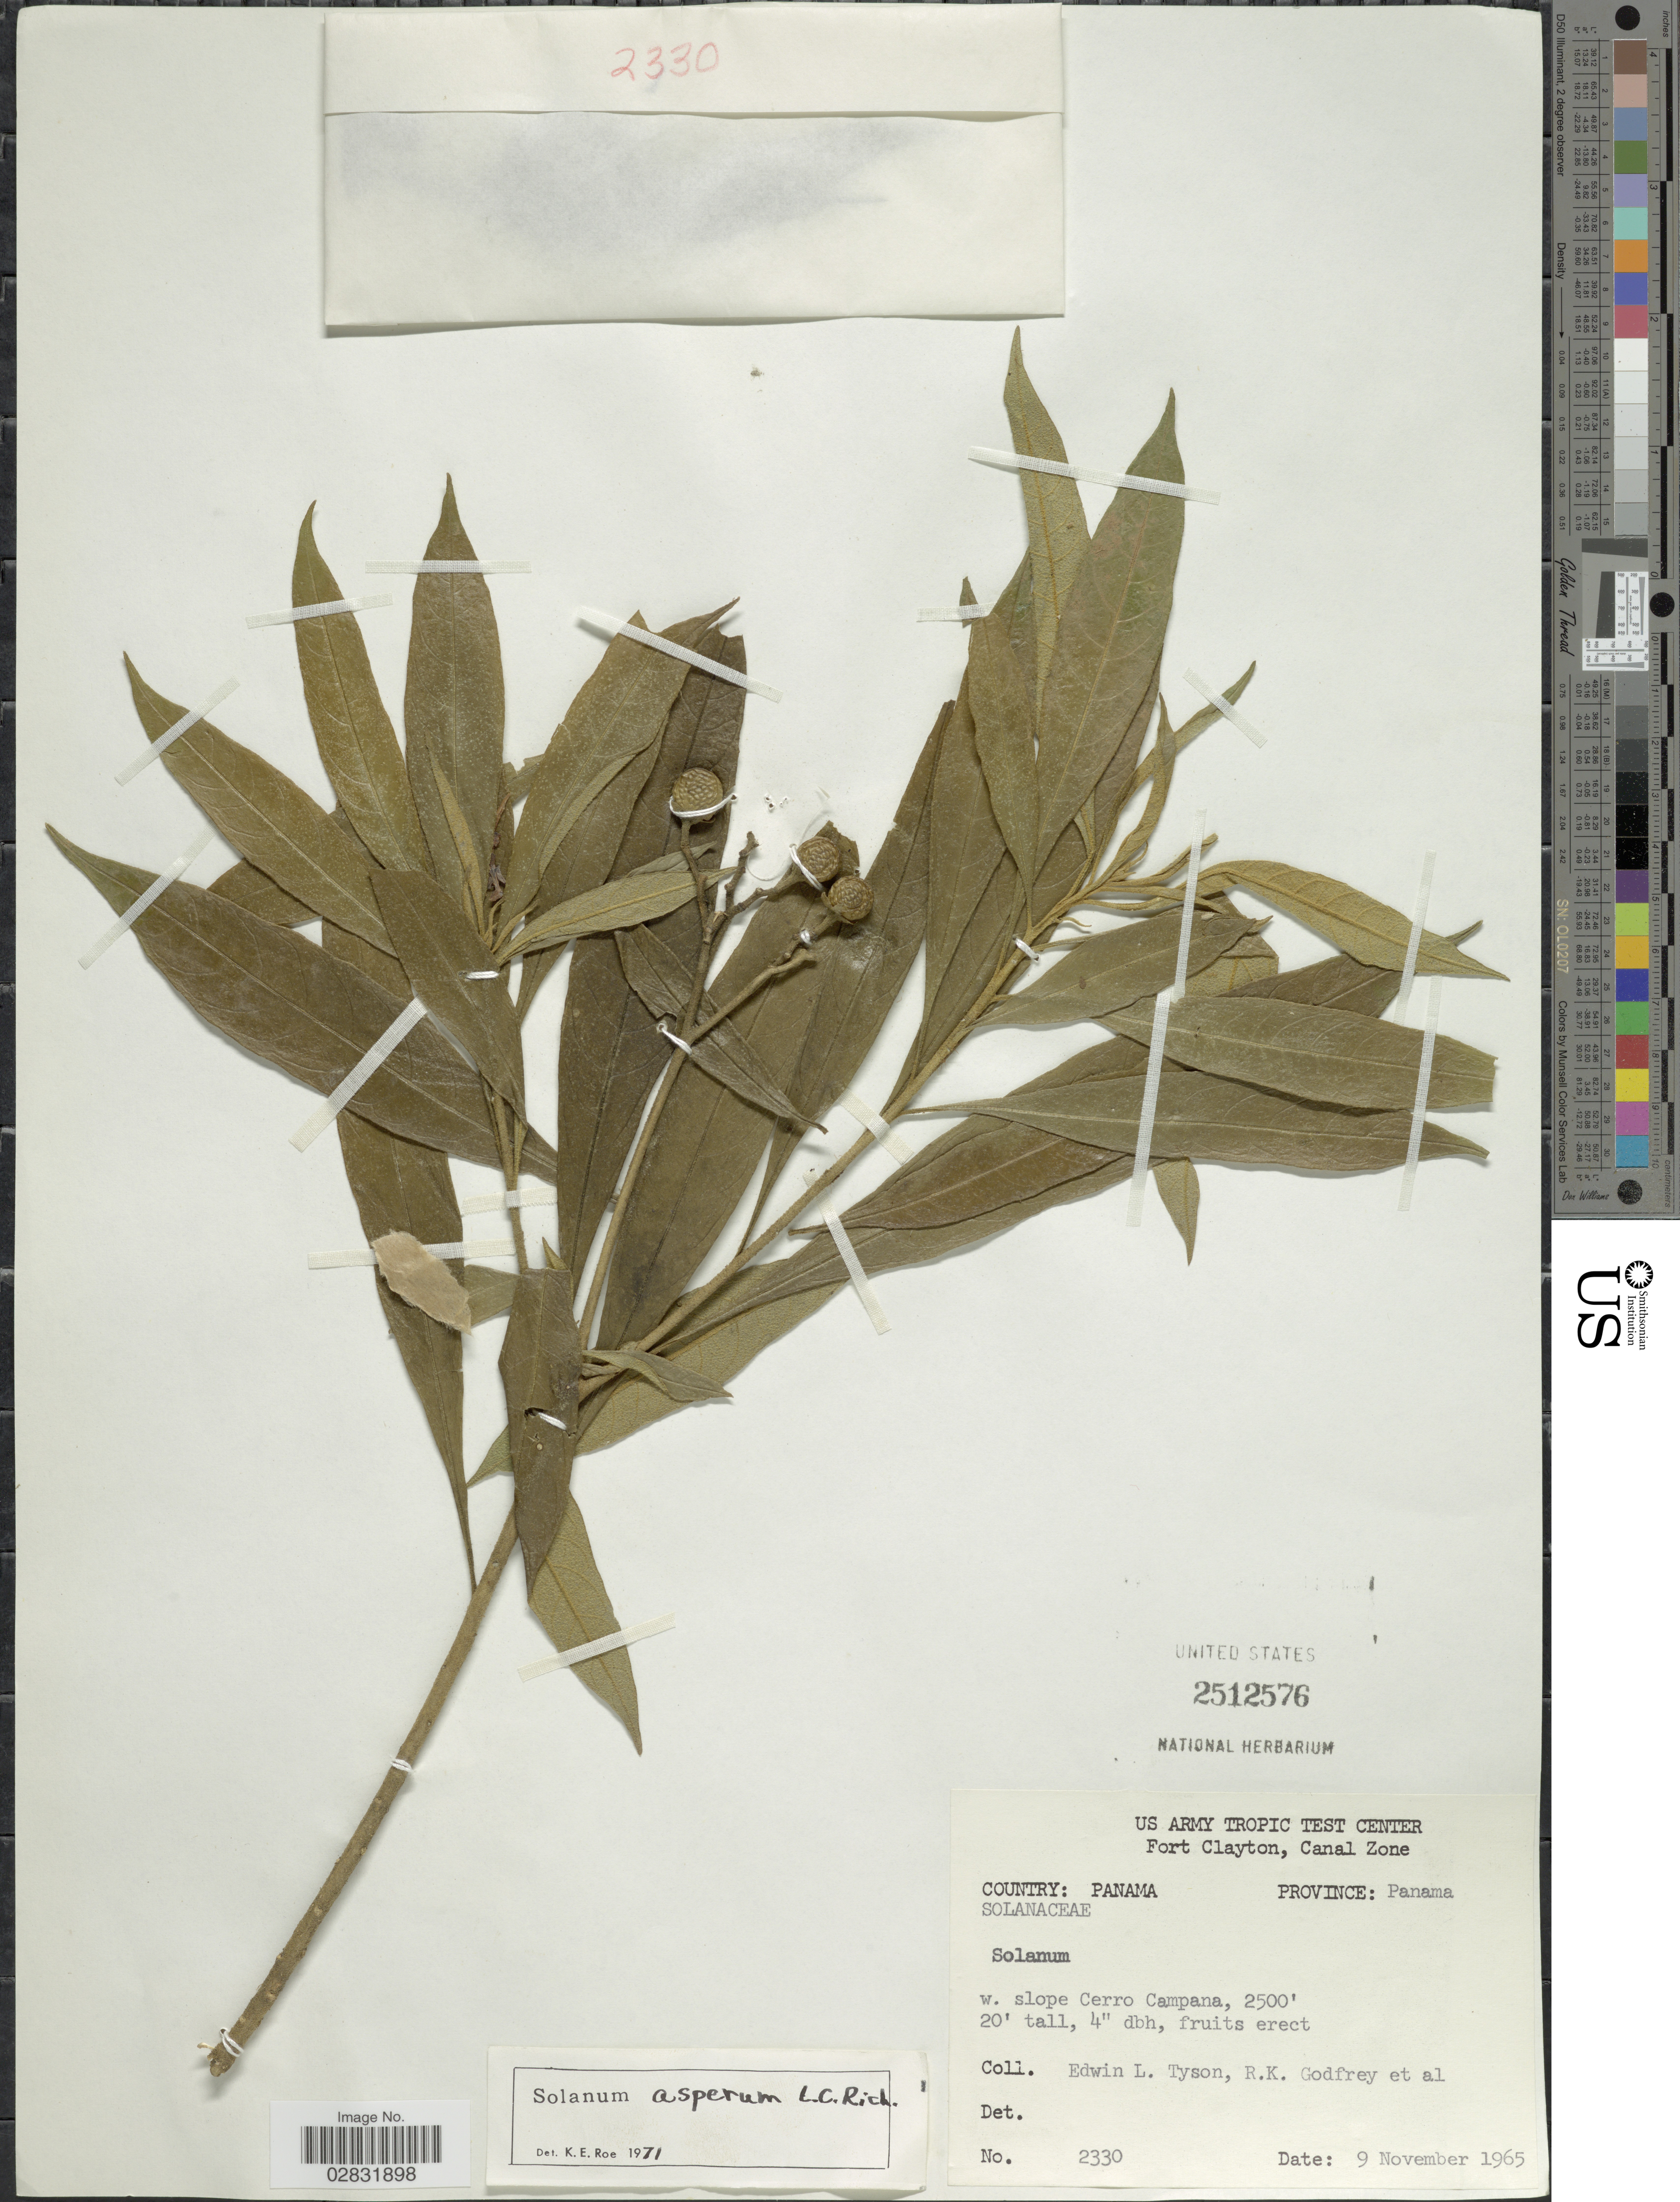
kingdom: Plantae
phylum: Tracheophyta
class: Magnoliopsida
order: Solanales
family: Solanaceae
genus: Solanum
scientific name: Solanum asperum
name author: Rich.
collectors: E. L. Tyson, R. K. Godfrey & et al.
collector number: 2330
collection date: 1965-11-09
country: Panama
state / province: Panamá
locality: Province: Panama, w. slope Cerro Campana.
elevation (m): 762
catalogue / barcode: US 2512576